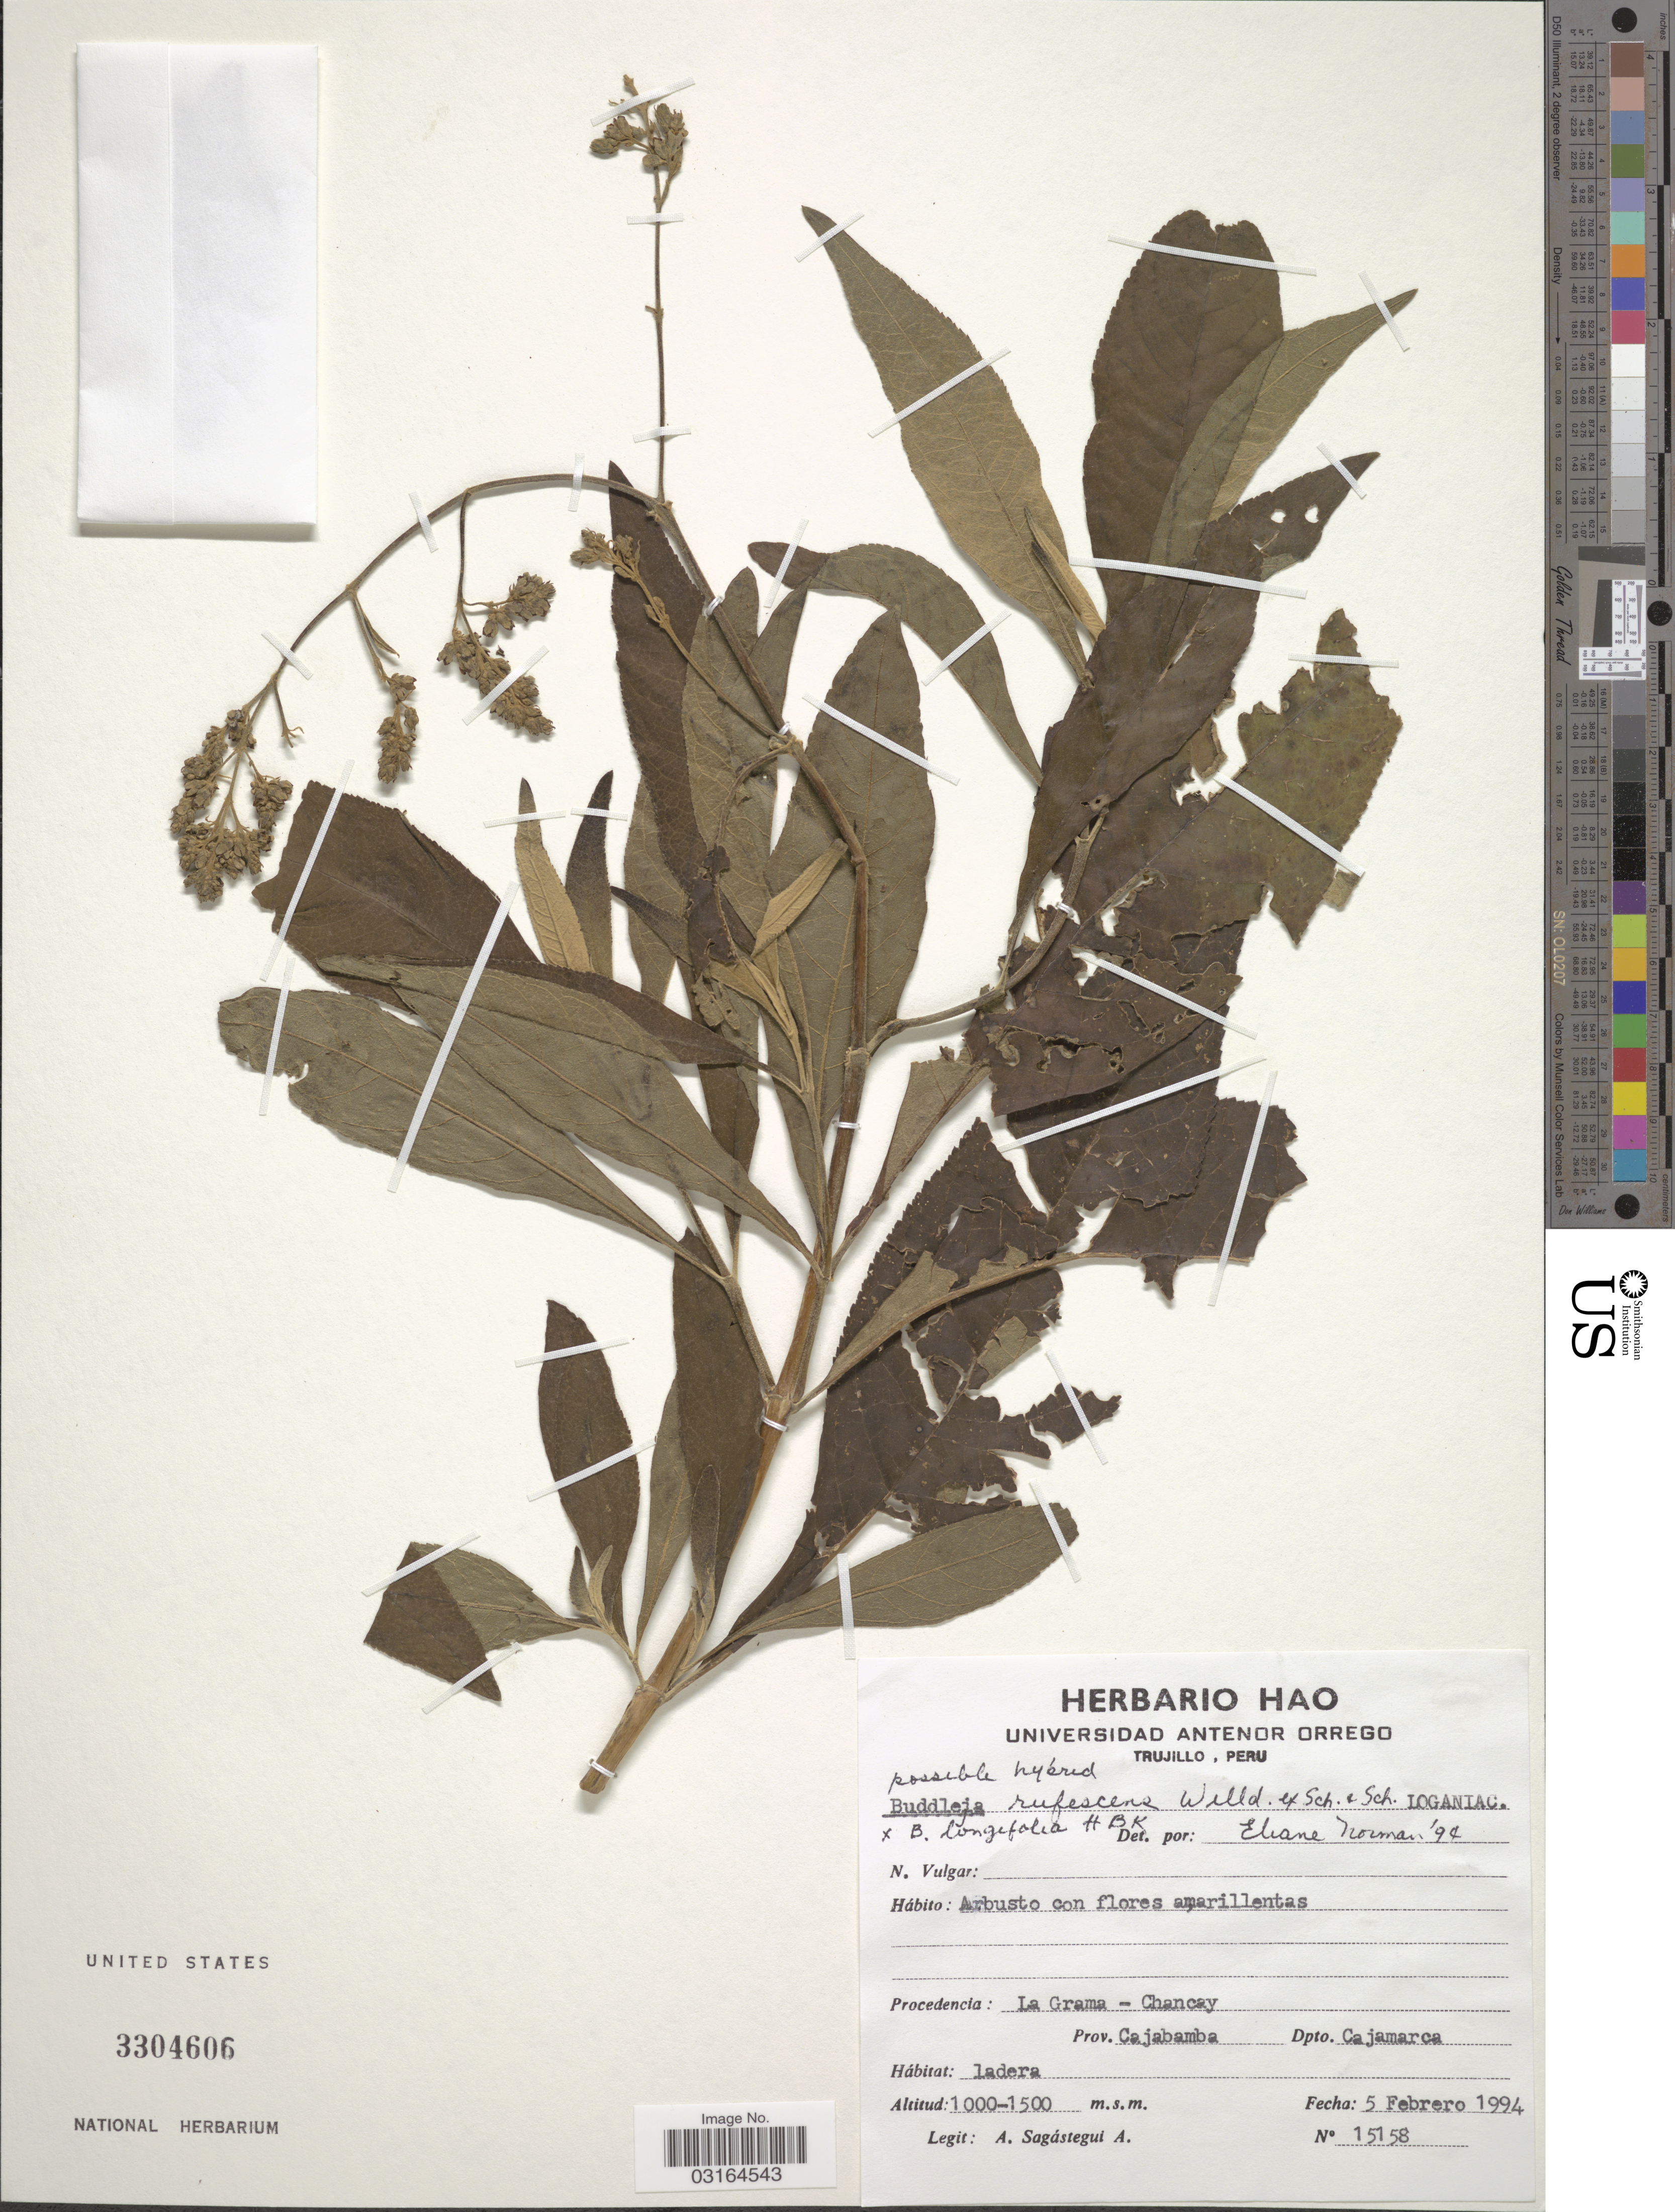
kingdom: Plantae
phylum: Tracheophyta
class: Magnoliopsida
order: Lamiales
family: Scrophulariaceae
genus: Buddleja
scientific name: Buddleja rufescens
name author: Willd.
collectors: A. Sagástegui A.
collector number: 15158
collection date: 1994-02-05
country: Peru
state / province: Cajamarca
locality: La Grama - Chancay. Prov. Cajabamba. Dpto. Cajamarca.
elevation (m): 1000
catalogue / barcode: US 3304606